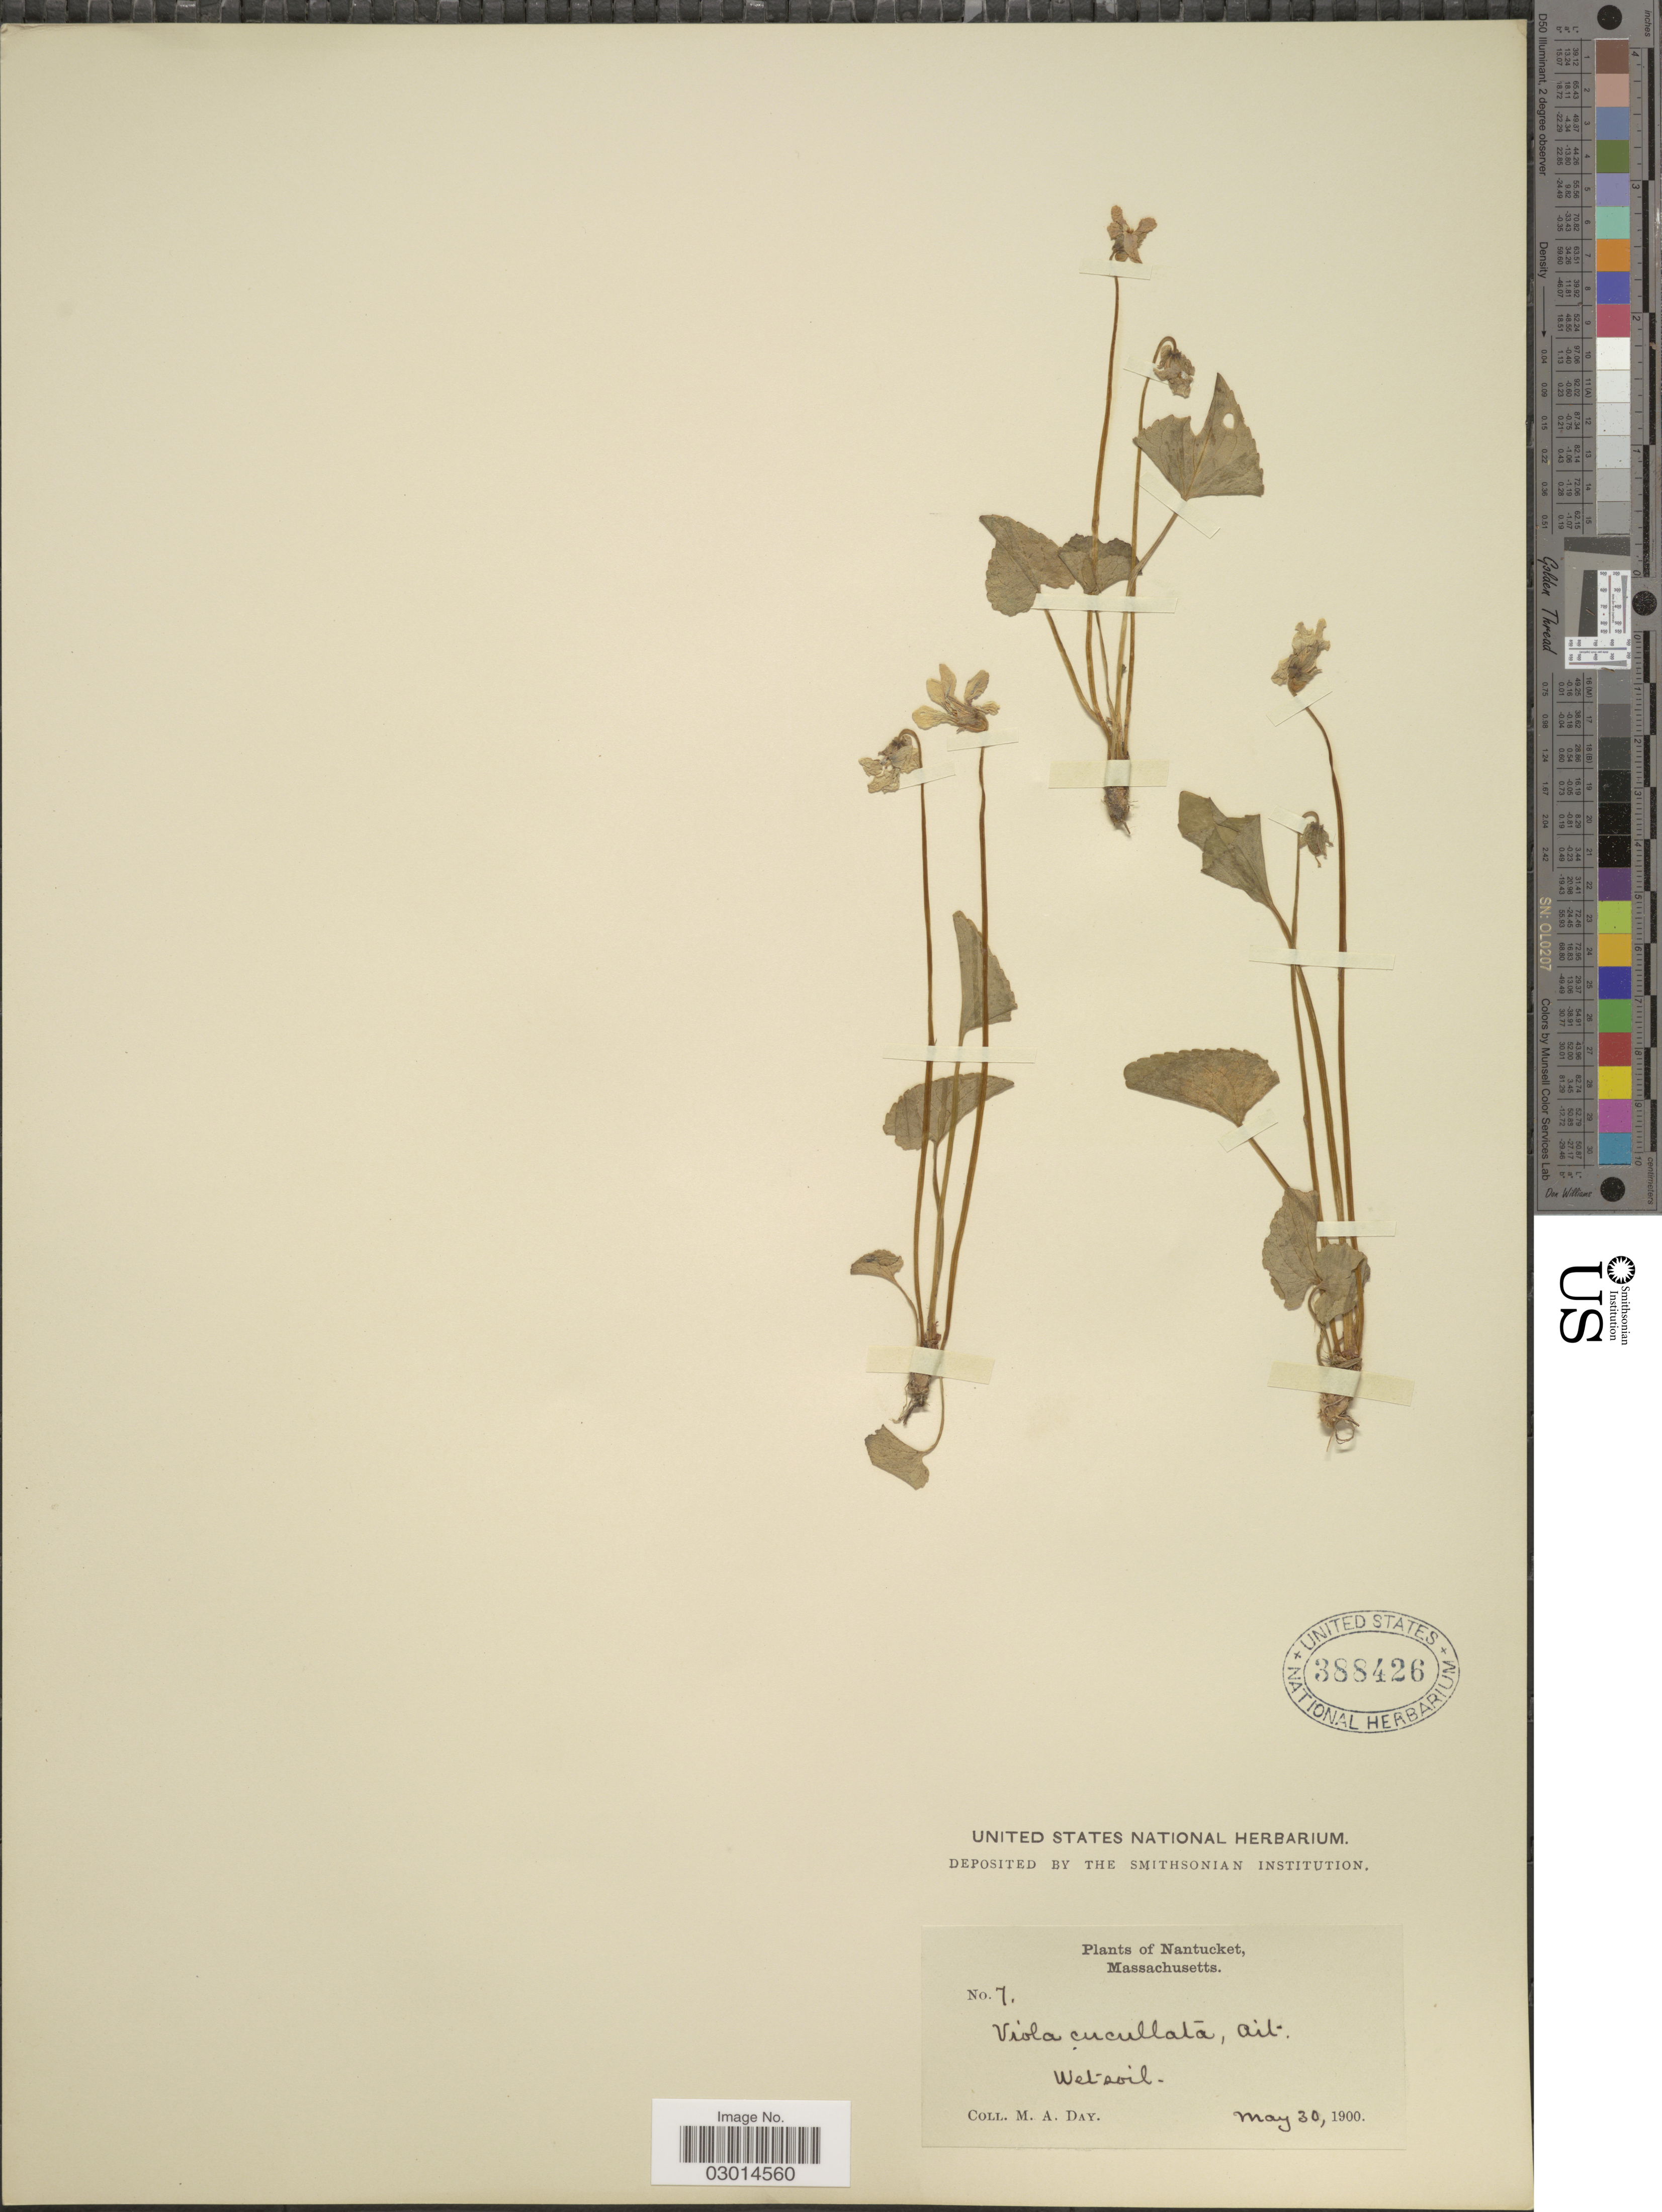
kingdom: Plantae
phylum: Tracheophyta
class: Magnoliopsida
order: Malpighiales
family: Violaceae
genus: Viola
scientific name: Viola cucullata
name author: Aiton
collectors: M. Day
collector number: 7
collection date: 1900-05-30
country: United States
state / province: Massachusetts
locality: Nantucket.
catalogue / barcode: US 388426